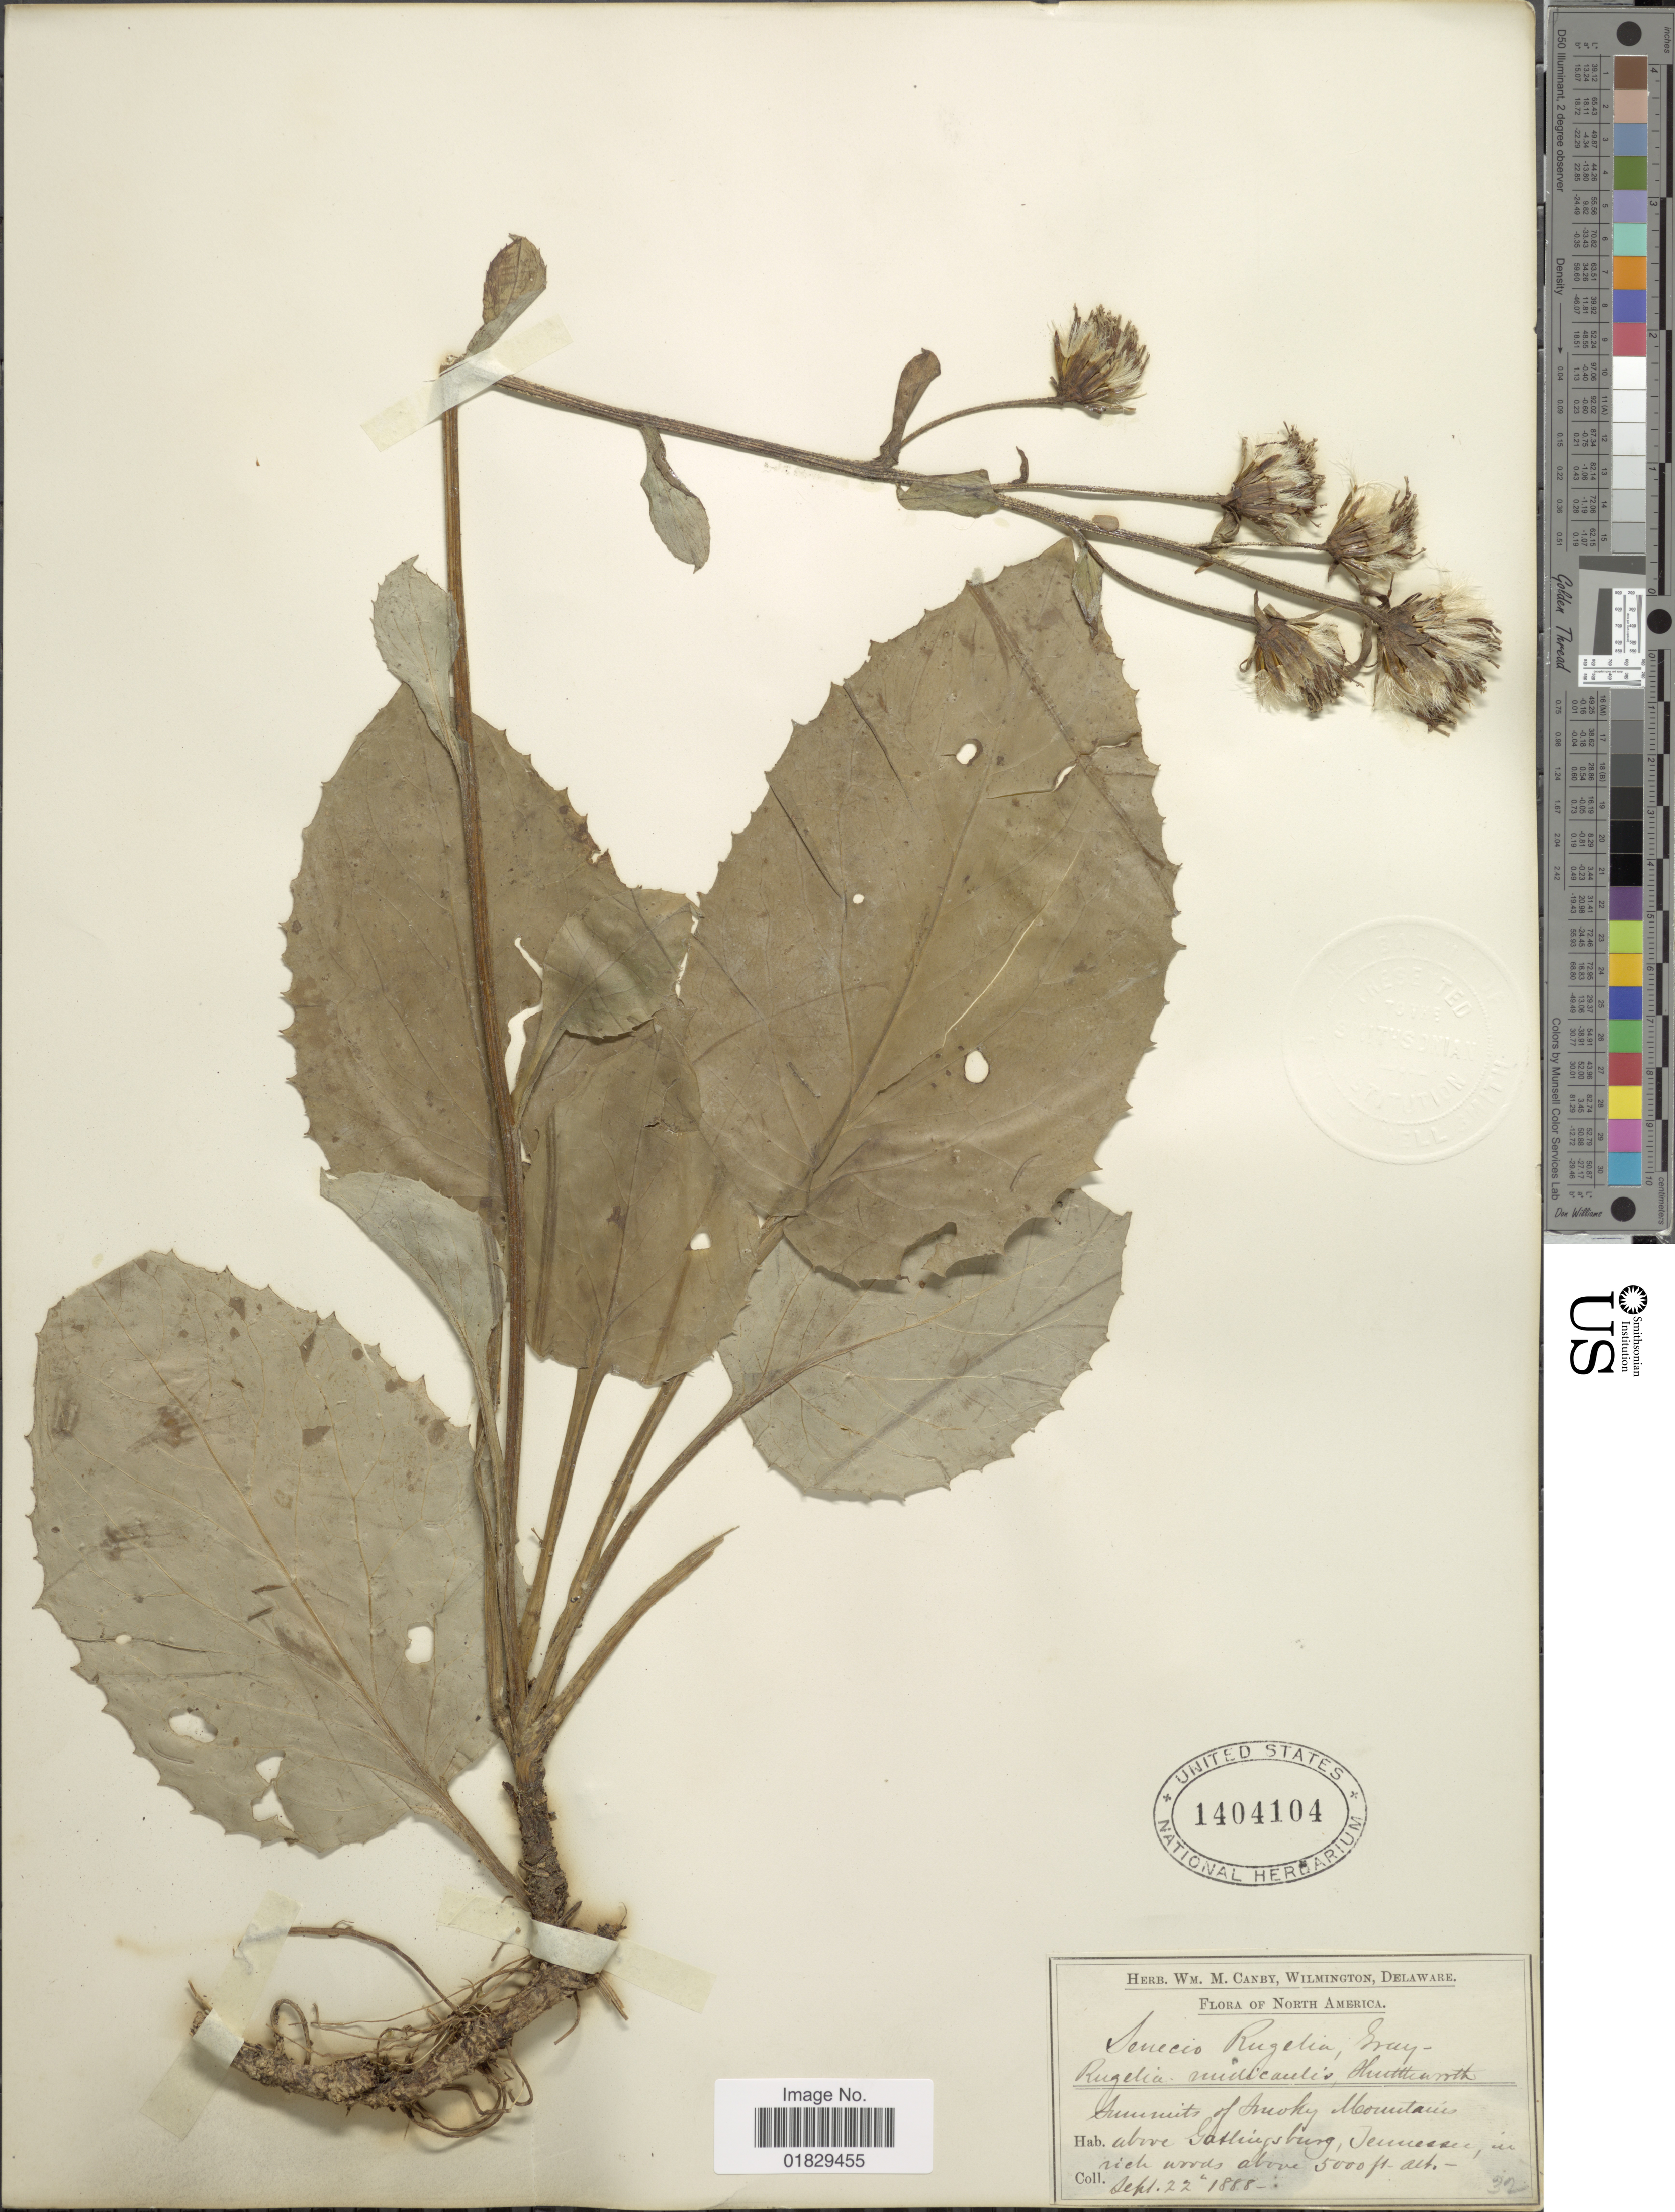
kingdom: Plantae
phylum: Tracheophyta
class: Magnoliopsida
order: Asterales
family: Asteraceae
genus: Rugelia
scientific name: Rugelia nudicaulis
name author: Shuttlew. ex Chapm.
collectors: ex herb. W.M. Canby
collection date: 1888-09-22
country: United States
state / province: Tennessee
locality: Summits of Smoky Mountains above Gattingsburg, Tennessee, in rich woods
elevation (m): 1524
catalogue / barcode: US 1404104